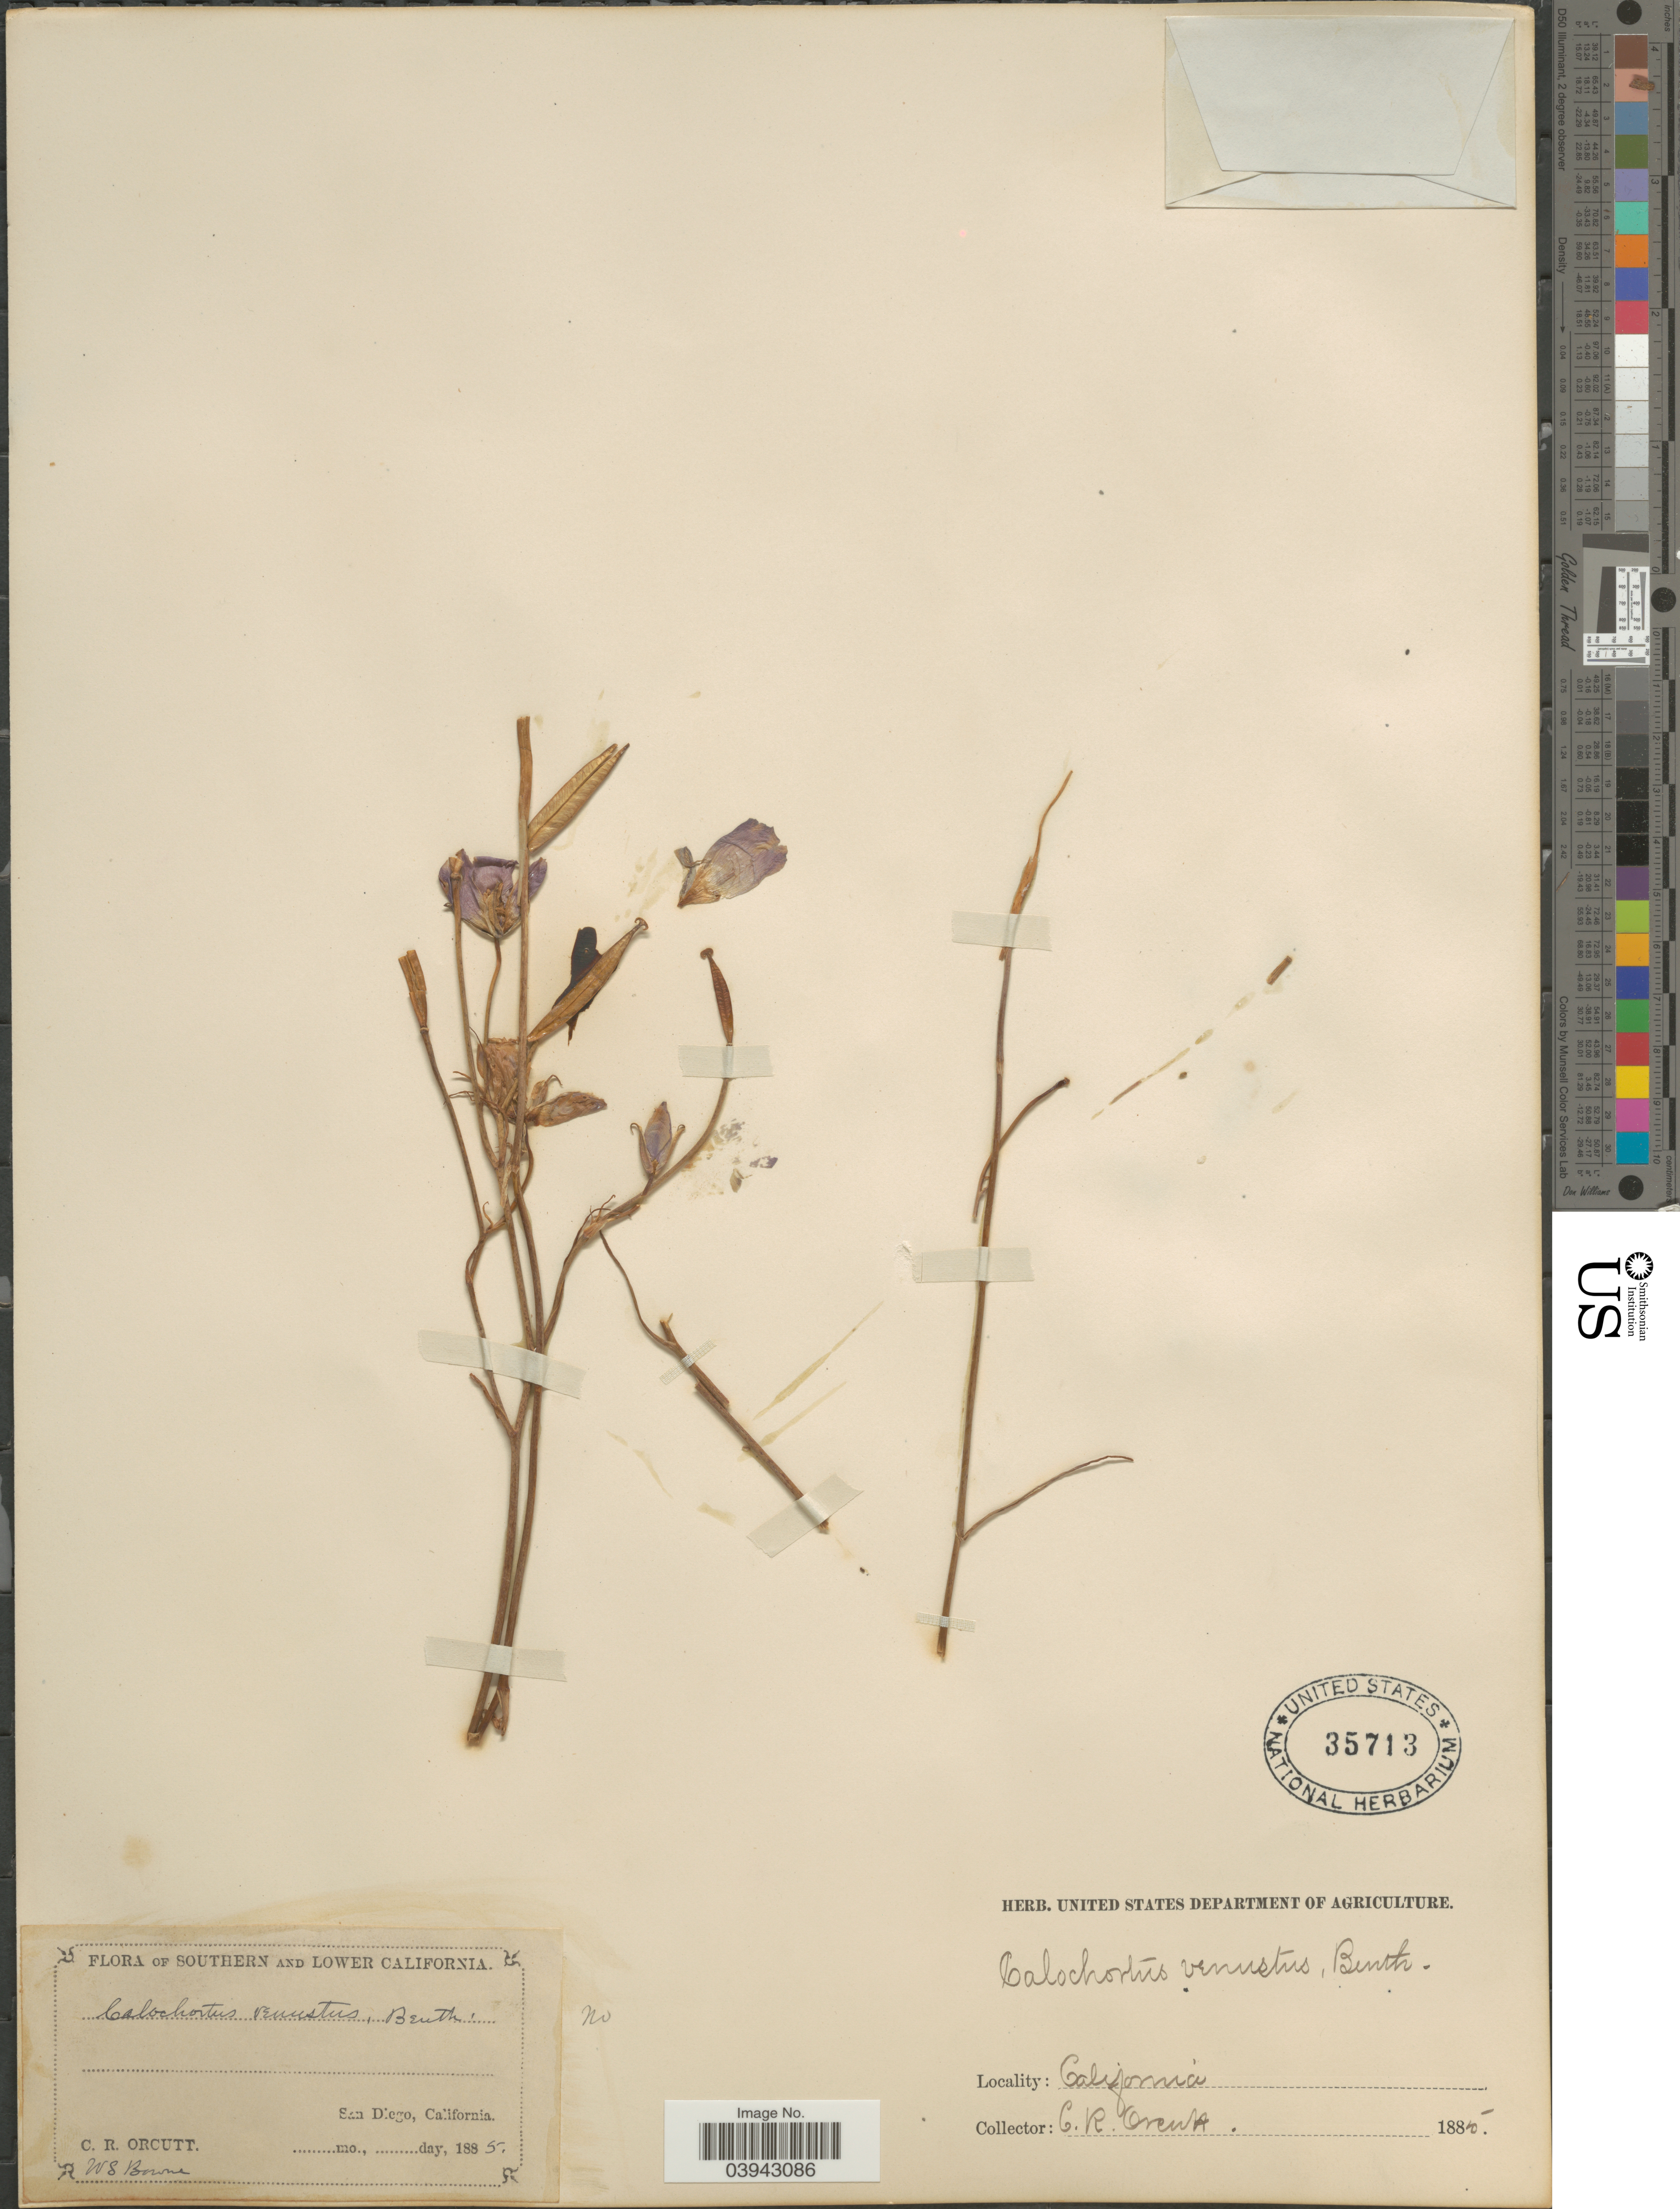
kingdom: Plantae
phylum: Tracheophyta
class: Liliopsida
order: Liliales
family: Liliaceae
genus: Calochortus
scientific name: Calochortus venustus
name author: Douglas ex Benth.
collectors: C. R. Orcutt & W. Bowne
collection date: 1885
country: United States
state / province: California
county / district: San Diego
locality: Southern California. San Diego.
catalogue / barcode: US 35713